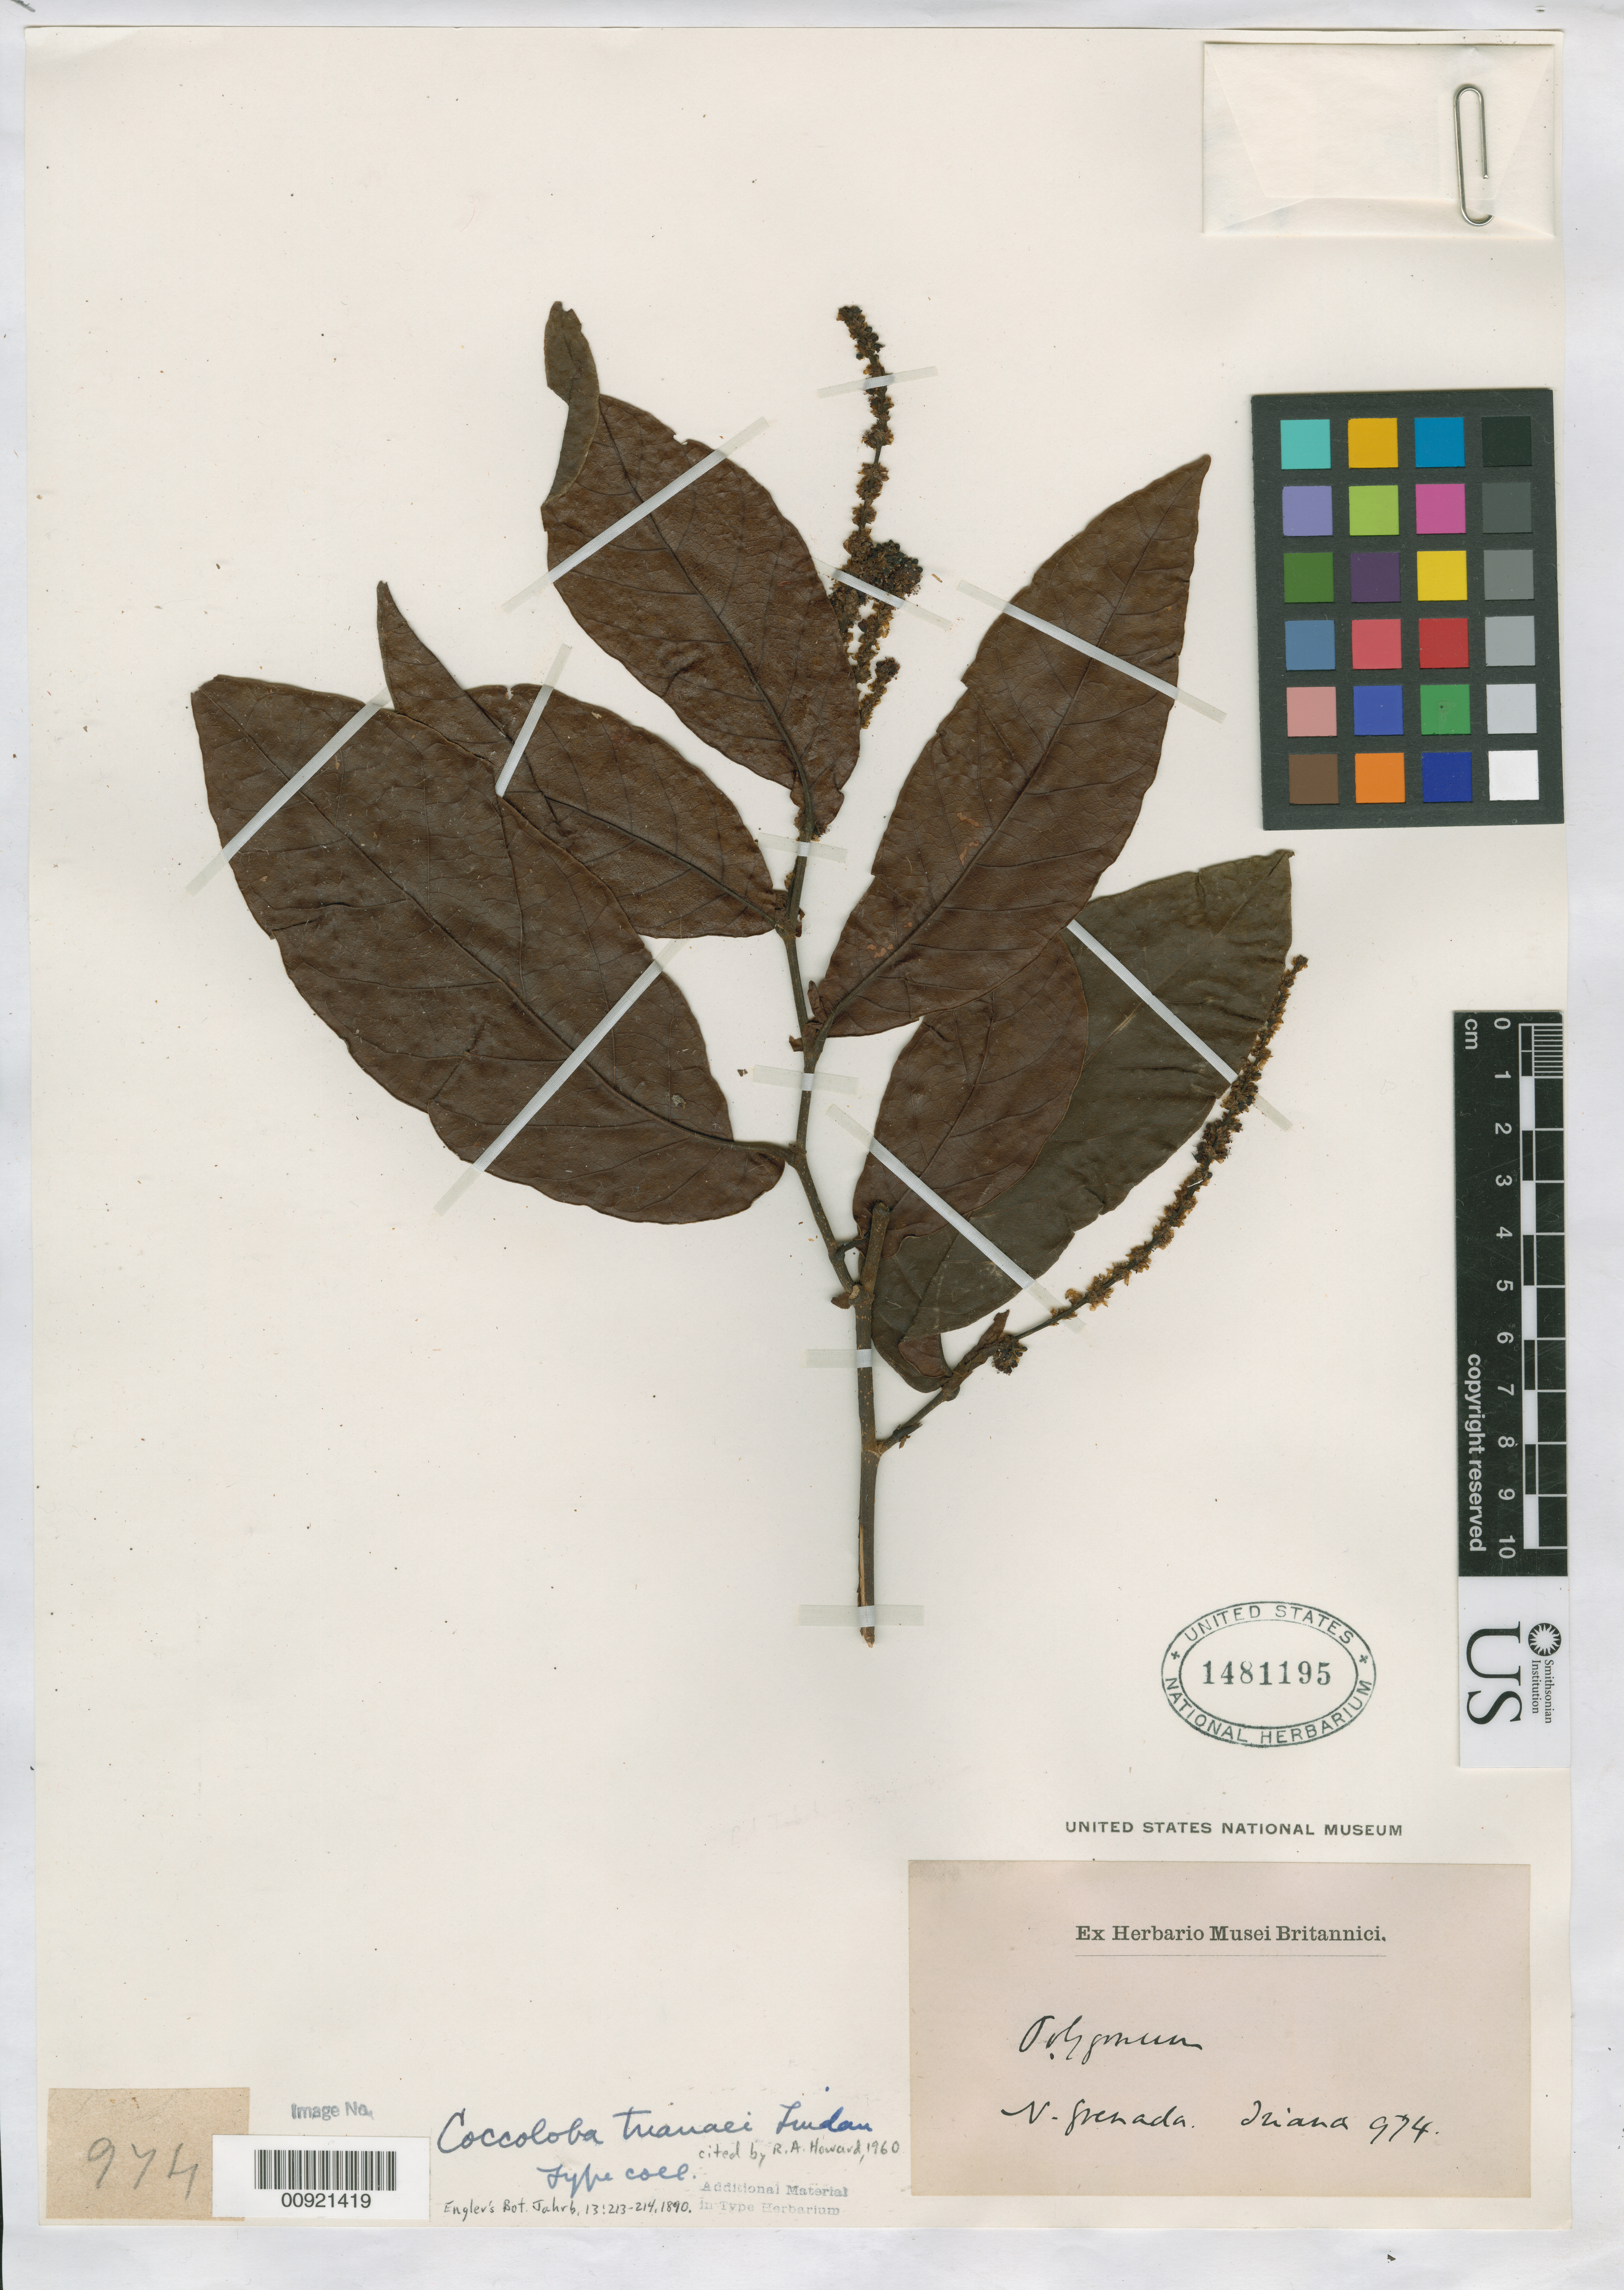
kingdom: Plantae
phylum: Tracheophyta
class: Magnoliopsida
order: Caryophyllales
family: Polygonaceae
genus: Coccoloba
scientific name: Coccoloba trianae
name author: Triana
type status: Type Collection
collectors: J. J. Triana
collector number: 974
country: Colombia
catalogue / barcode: US 1481195